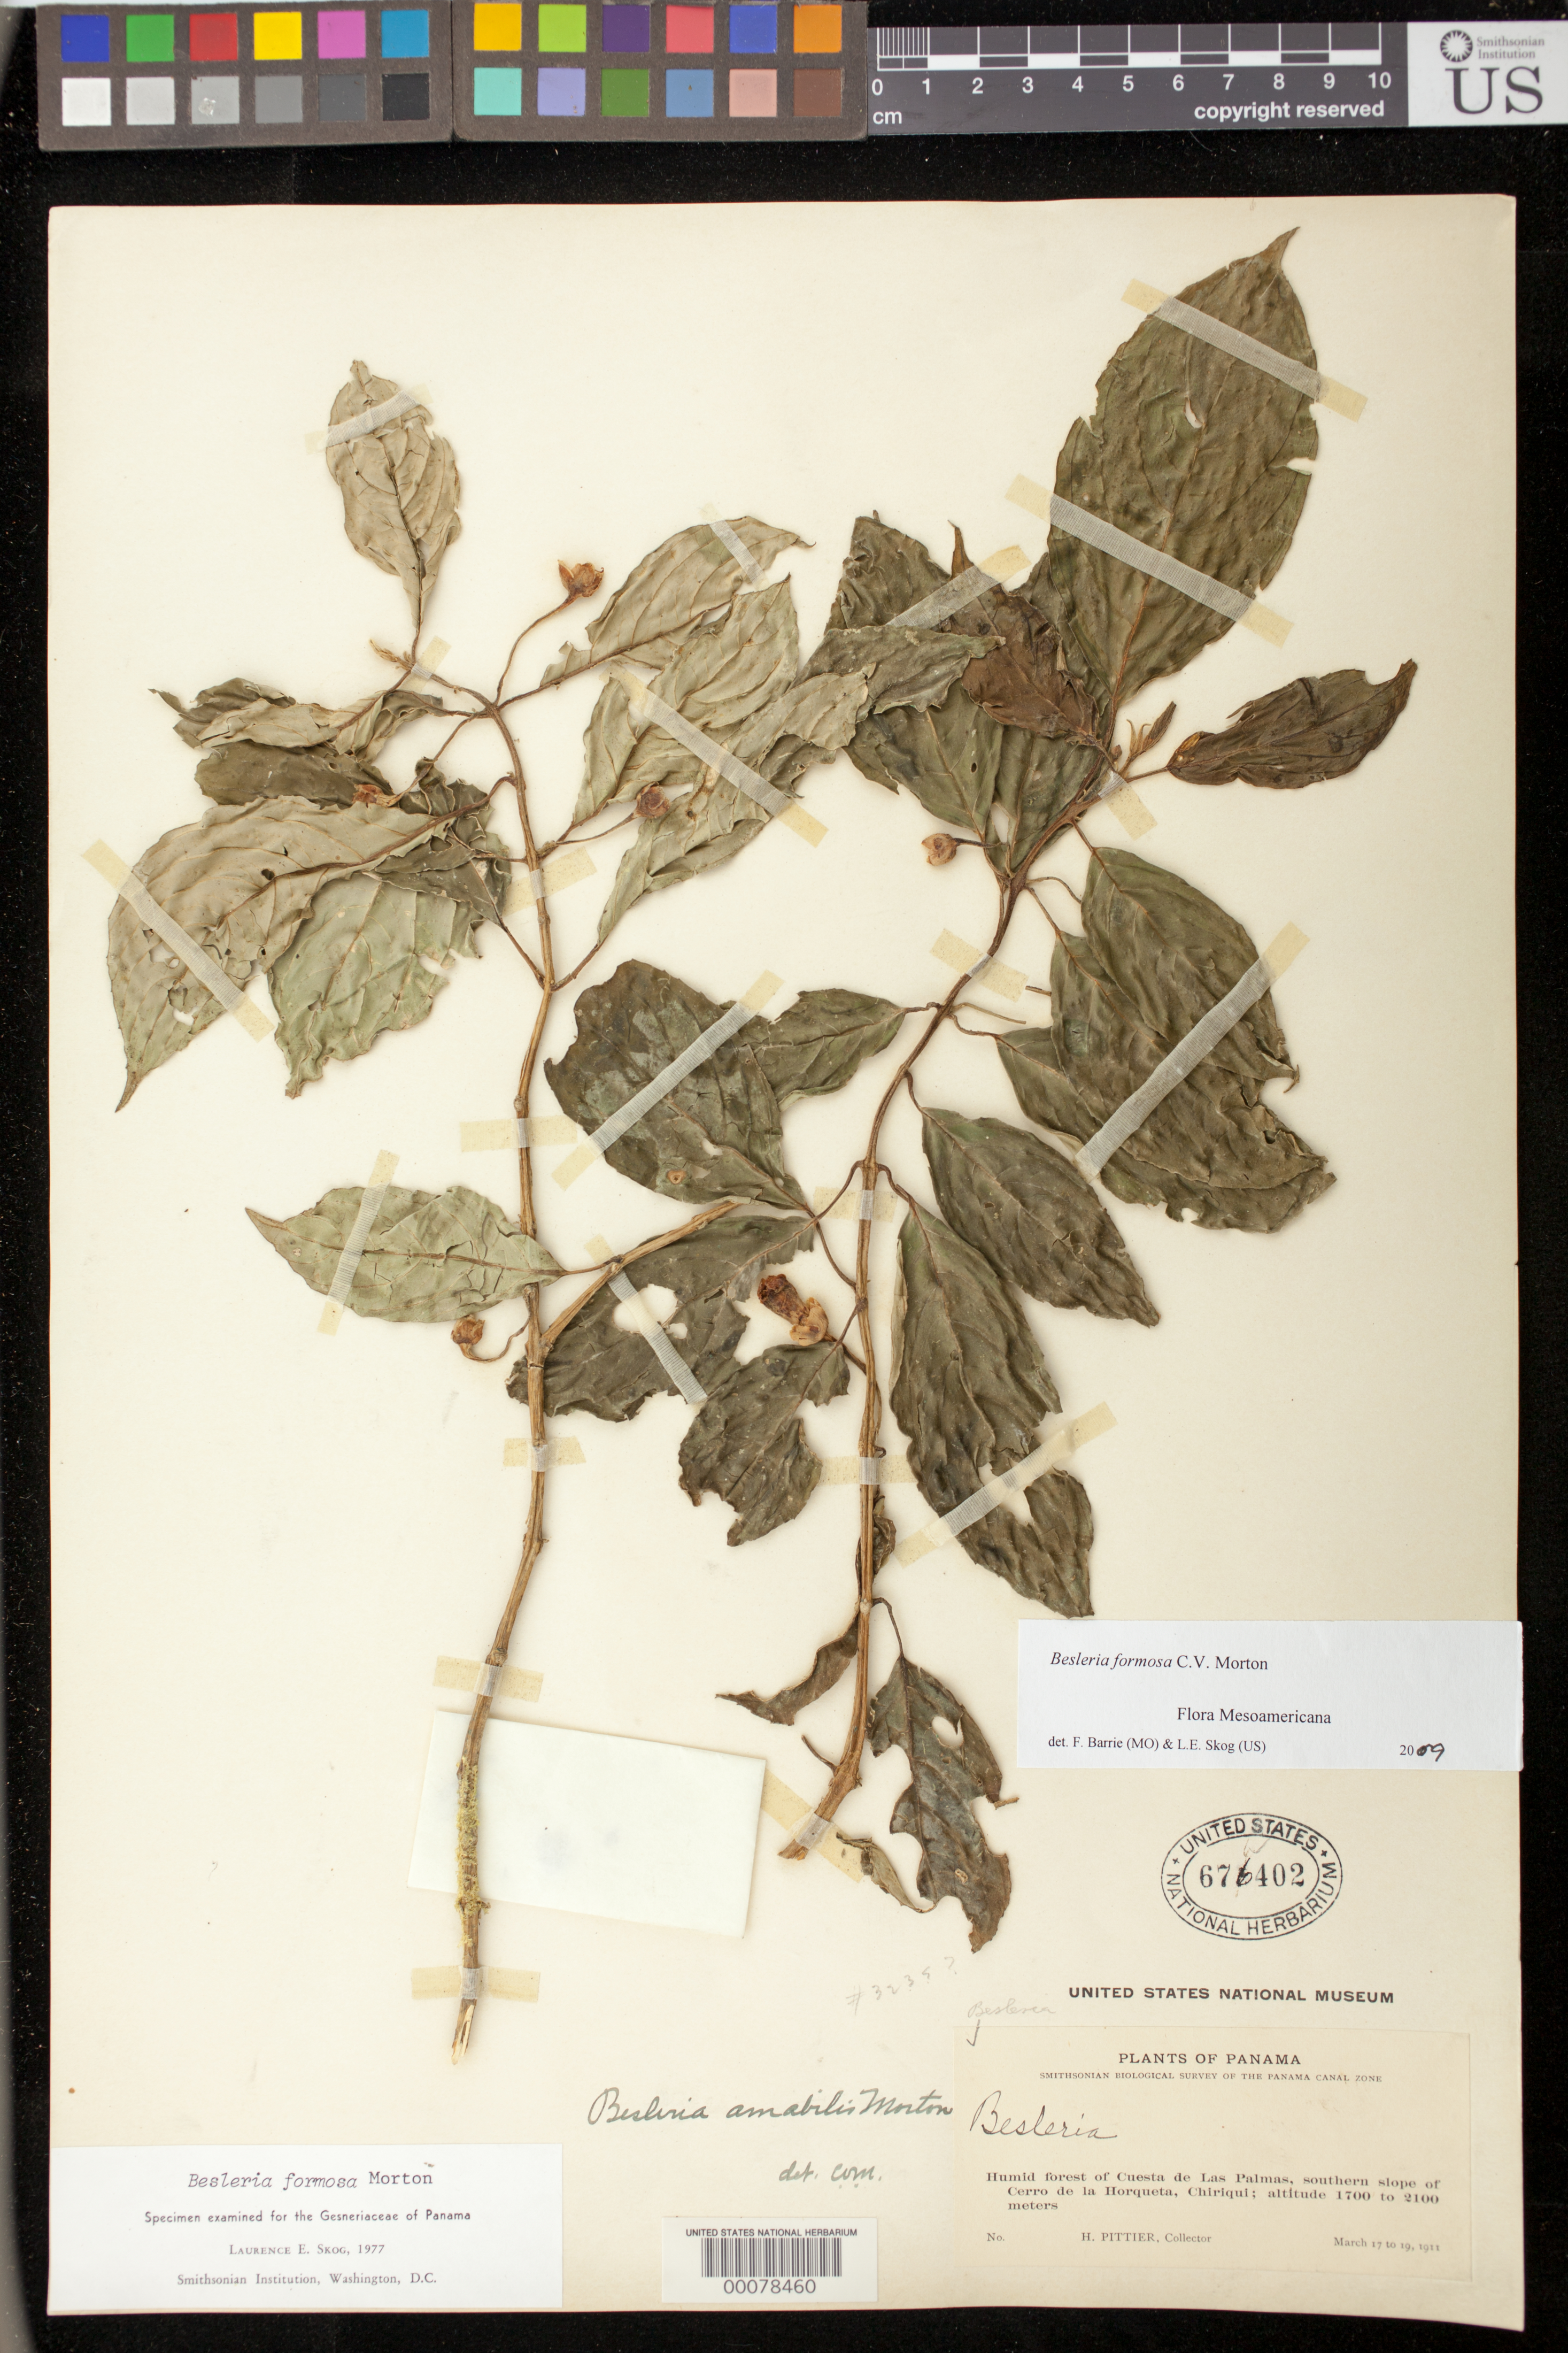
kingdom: Plantae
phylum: Tracheophyta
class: Magnoliopsida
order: Lamiales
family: Gesneriaceae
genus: Besleria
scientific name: Besleria amabilis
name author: C.V. Morton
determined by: Skog, Laurence E.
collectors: H. F. Pittier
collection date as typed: Mar 1911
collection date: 1911-03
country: Panama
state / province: Chiriquí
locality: Cuesta de Las Palmas, southern slope of Cerro de la Horqueta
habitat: Humid forest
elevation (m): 1700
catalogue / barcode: US 676402